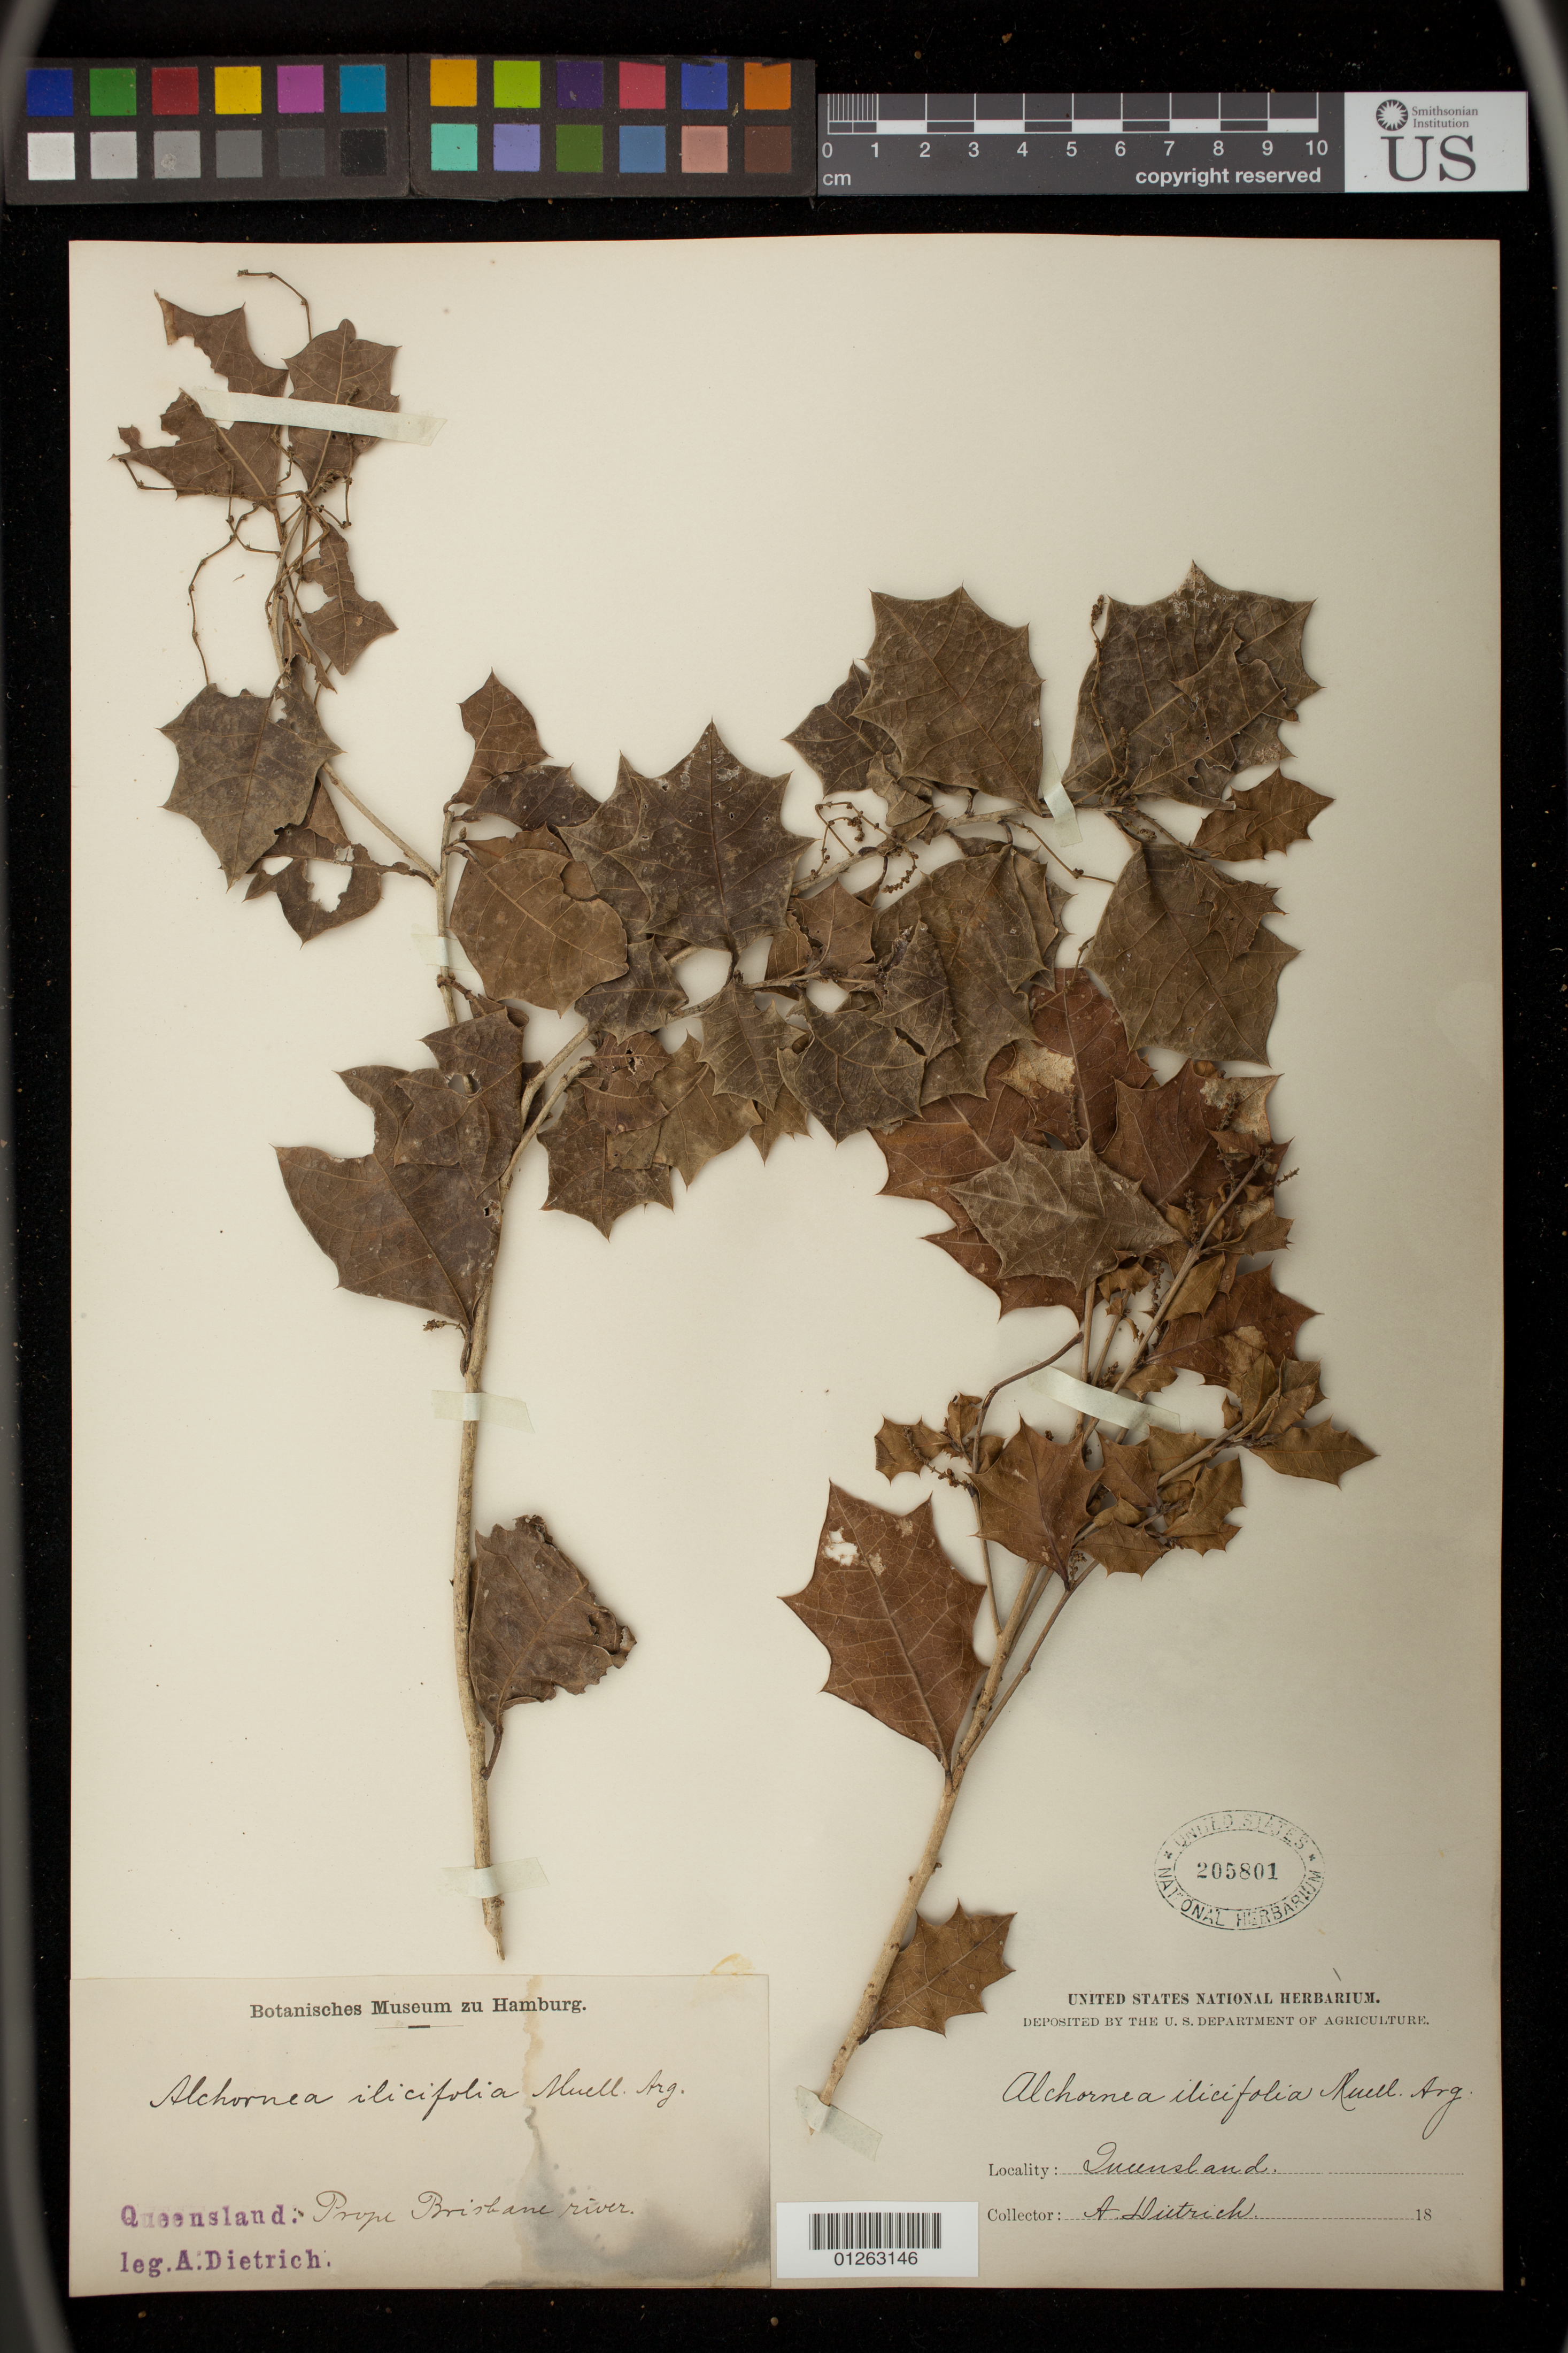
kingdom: Plantae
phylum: Tracheophyta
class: Magnoliopsida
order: Malpighiales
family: Euphorbiaceae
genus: Alchornea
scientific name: Alchornea ilicifolia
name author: (Js. Sm.) Müll. Arg.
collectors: A. Dietrich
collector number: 18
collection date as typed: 1800-1899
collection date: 1800/1899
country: Australia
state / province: Queensland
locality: Brisbane River.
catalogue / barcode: US 205801